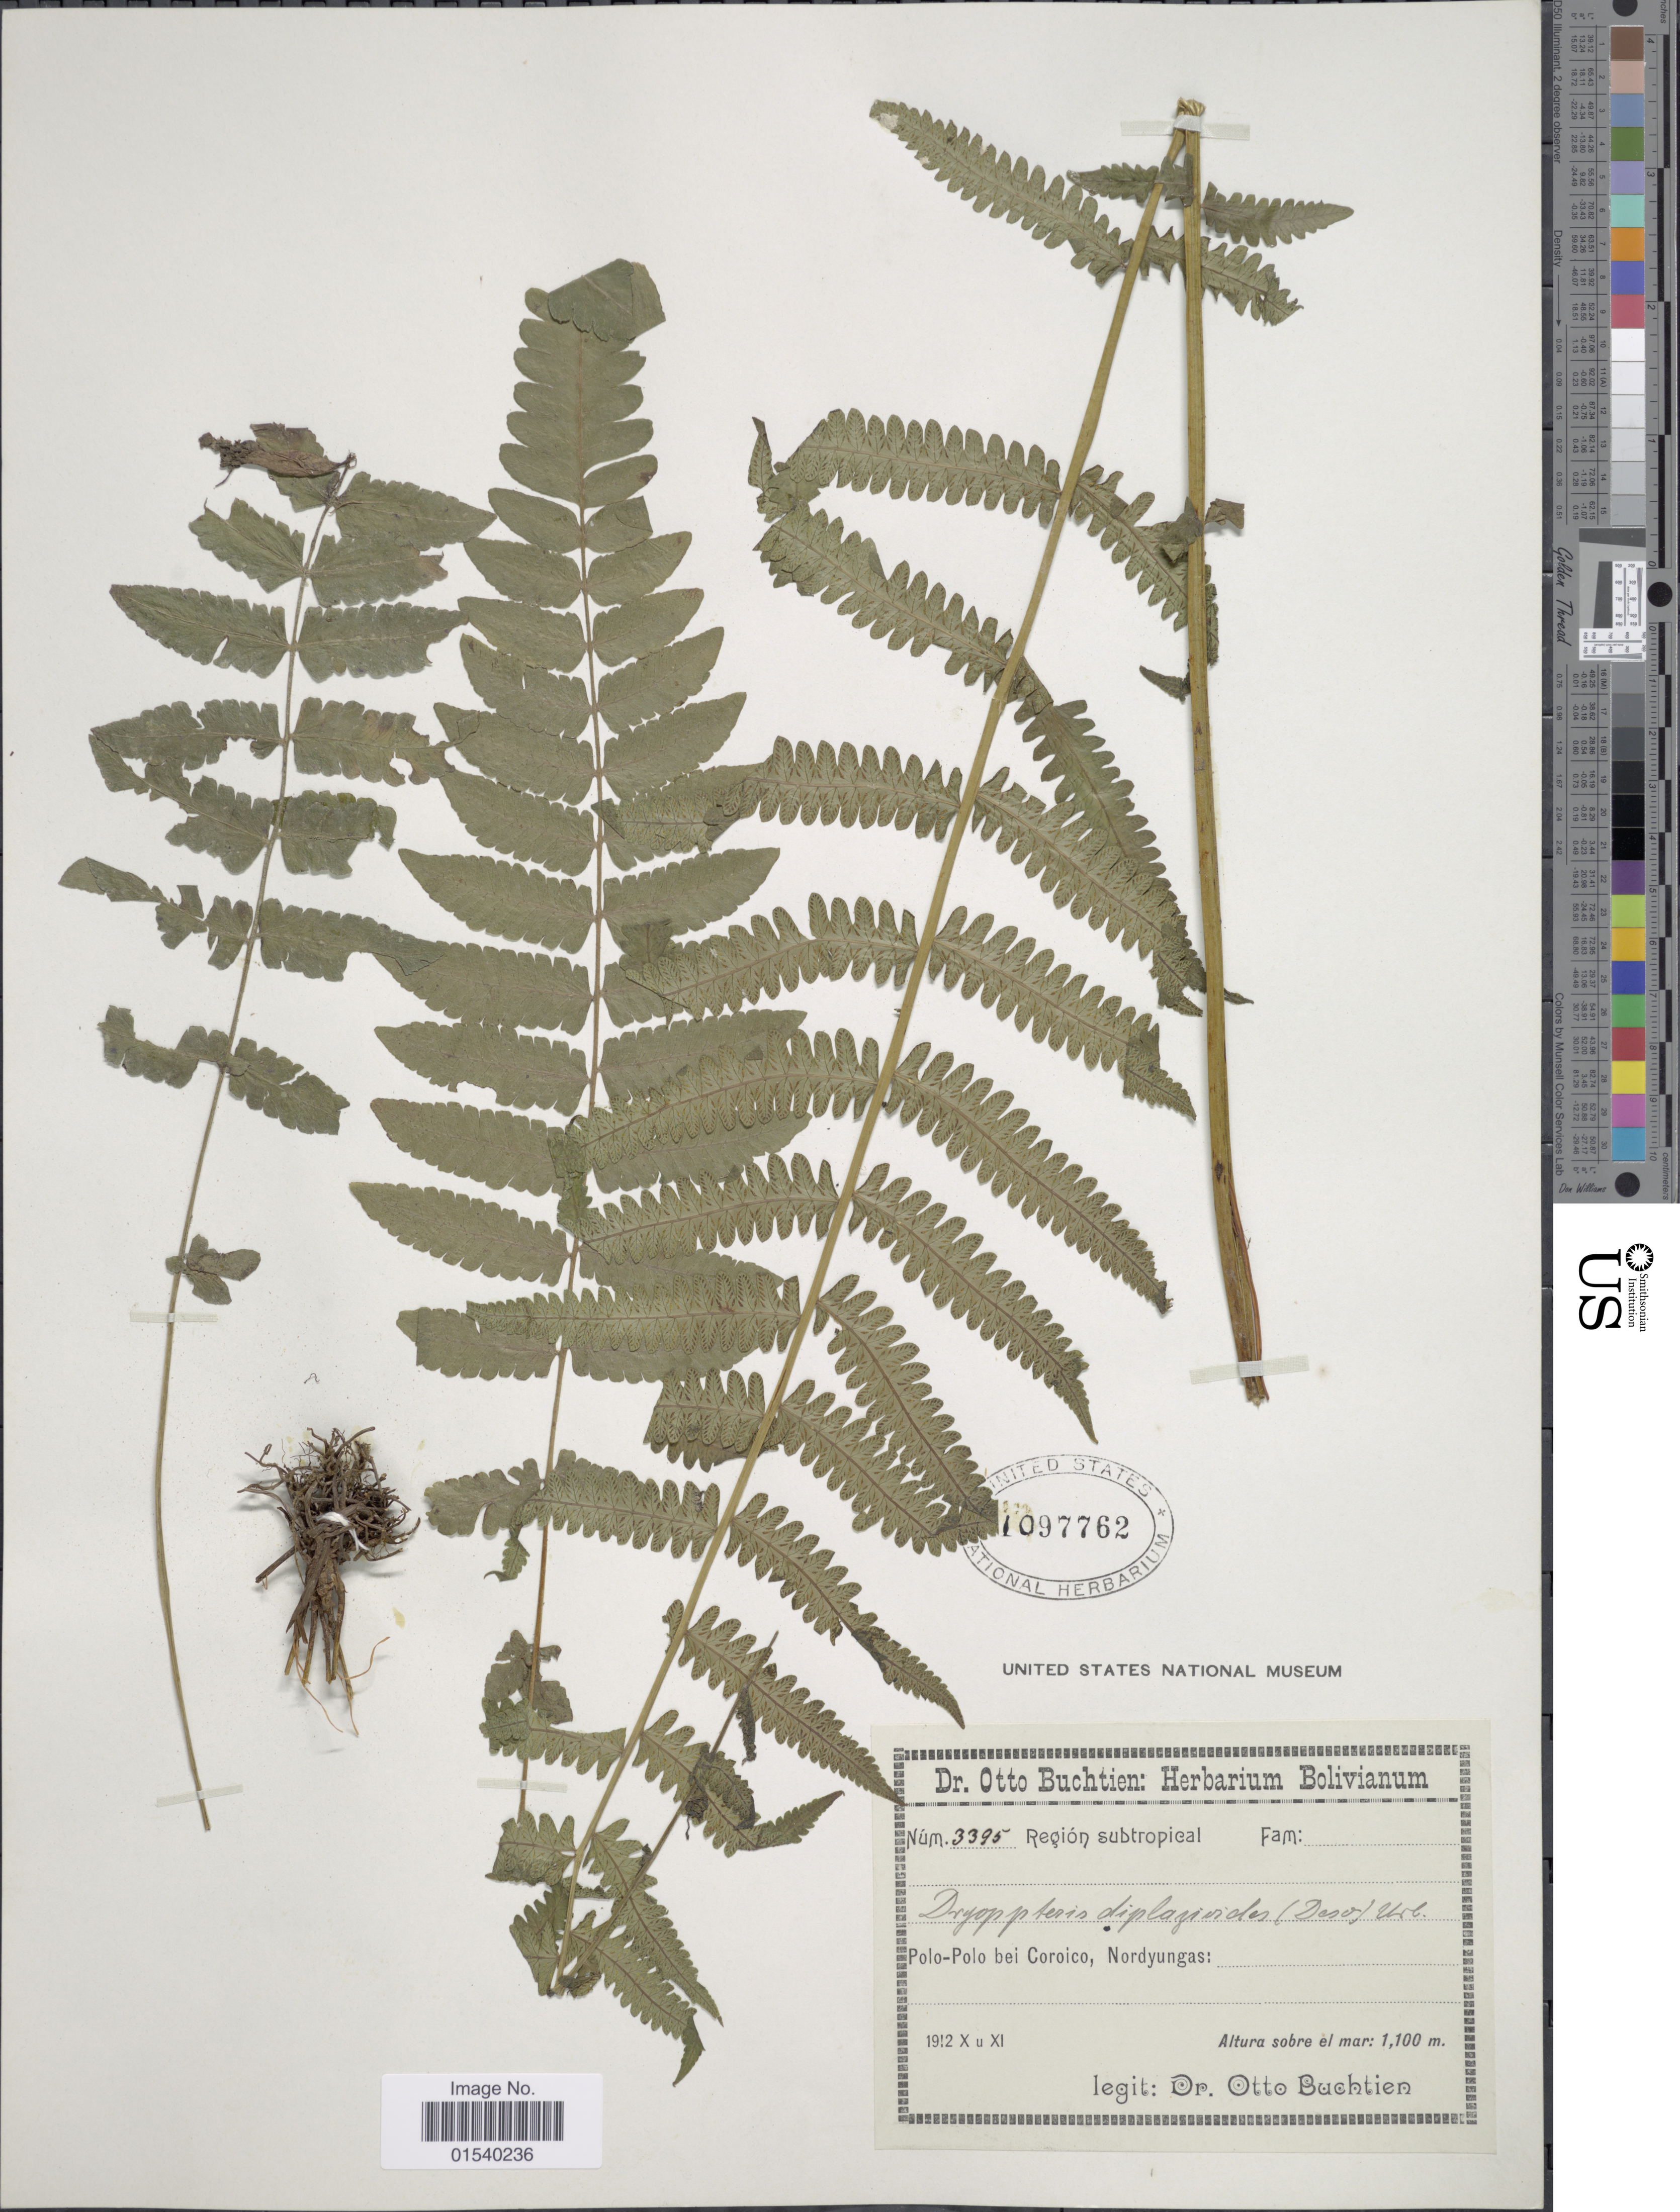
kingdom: Plantae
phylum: Tracheophyta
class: Polypodiopsida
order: Polypodiales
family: Thelypteridaceae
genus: Amauropelta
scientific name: Amauropelta linkiana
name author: (C. Presl) Pic. Serm.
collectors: O. Buchtien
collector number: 3395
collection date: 1912-10/1912-11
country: Bolivia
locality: Polo-Polo bei Coroico, Nordyungas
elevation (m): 1100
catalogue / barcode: US 1097762